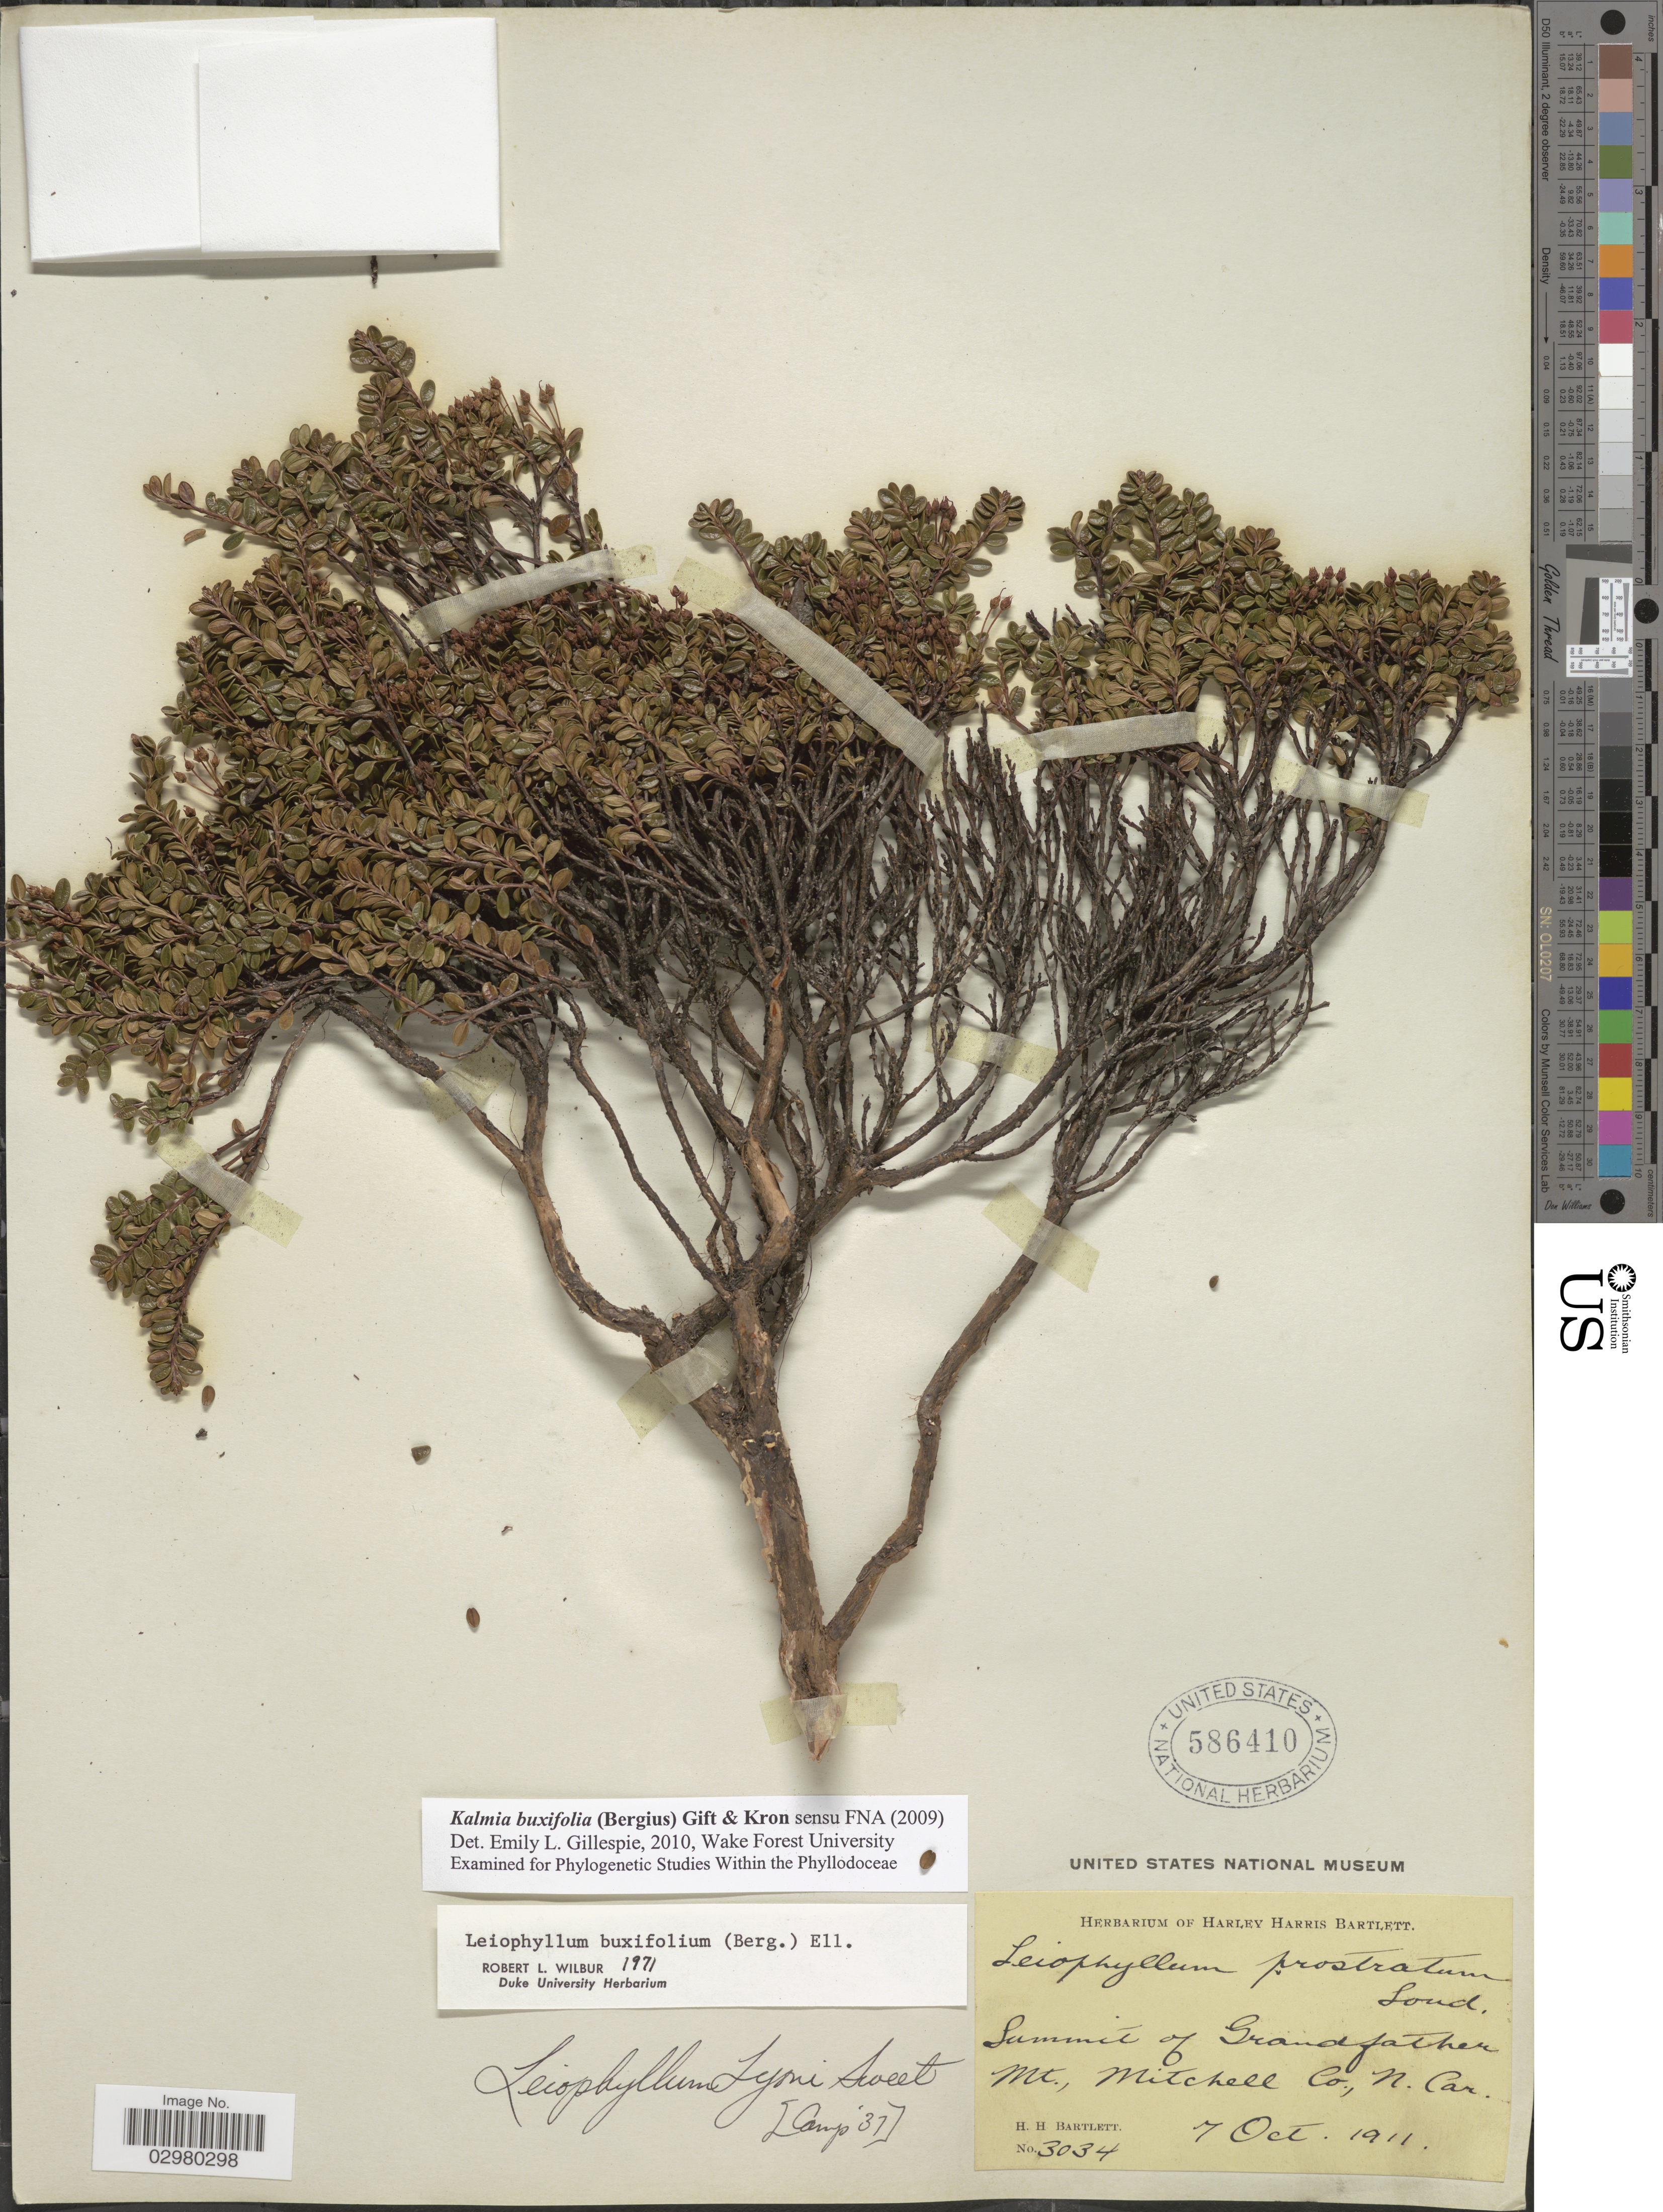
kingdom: Plantae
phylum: Tracheophyta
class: Magnoliopsida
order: Ericales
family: Ericaceae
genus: Leiophyllum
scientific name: Leiophyllum buxifolium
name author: (Bergius) Elliott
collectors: H. H. Bartlett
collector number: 3034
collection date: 1911-10-07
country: United States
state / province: North Carolina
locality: Summit of Grandfather Mt., Mitchell Co.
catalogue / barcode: US 586410